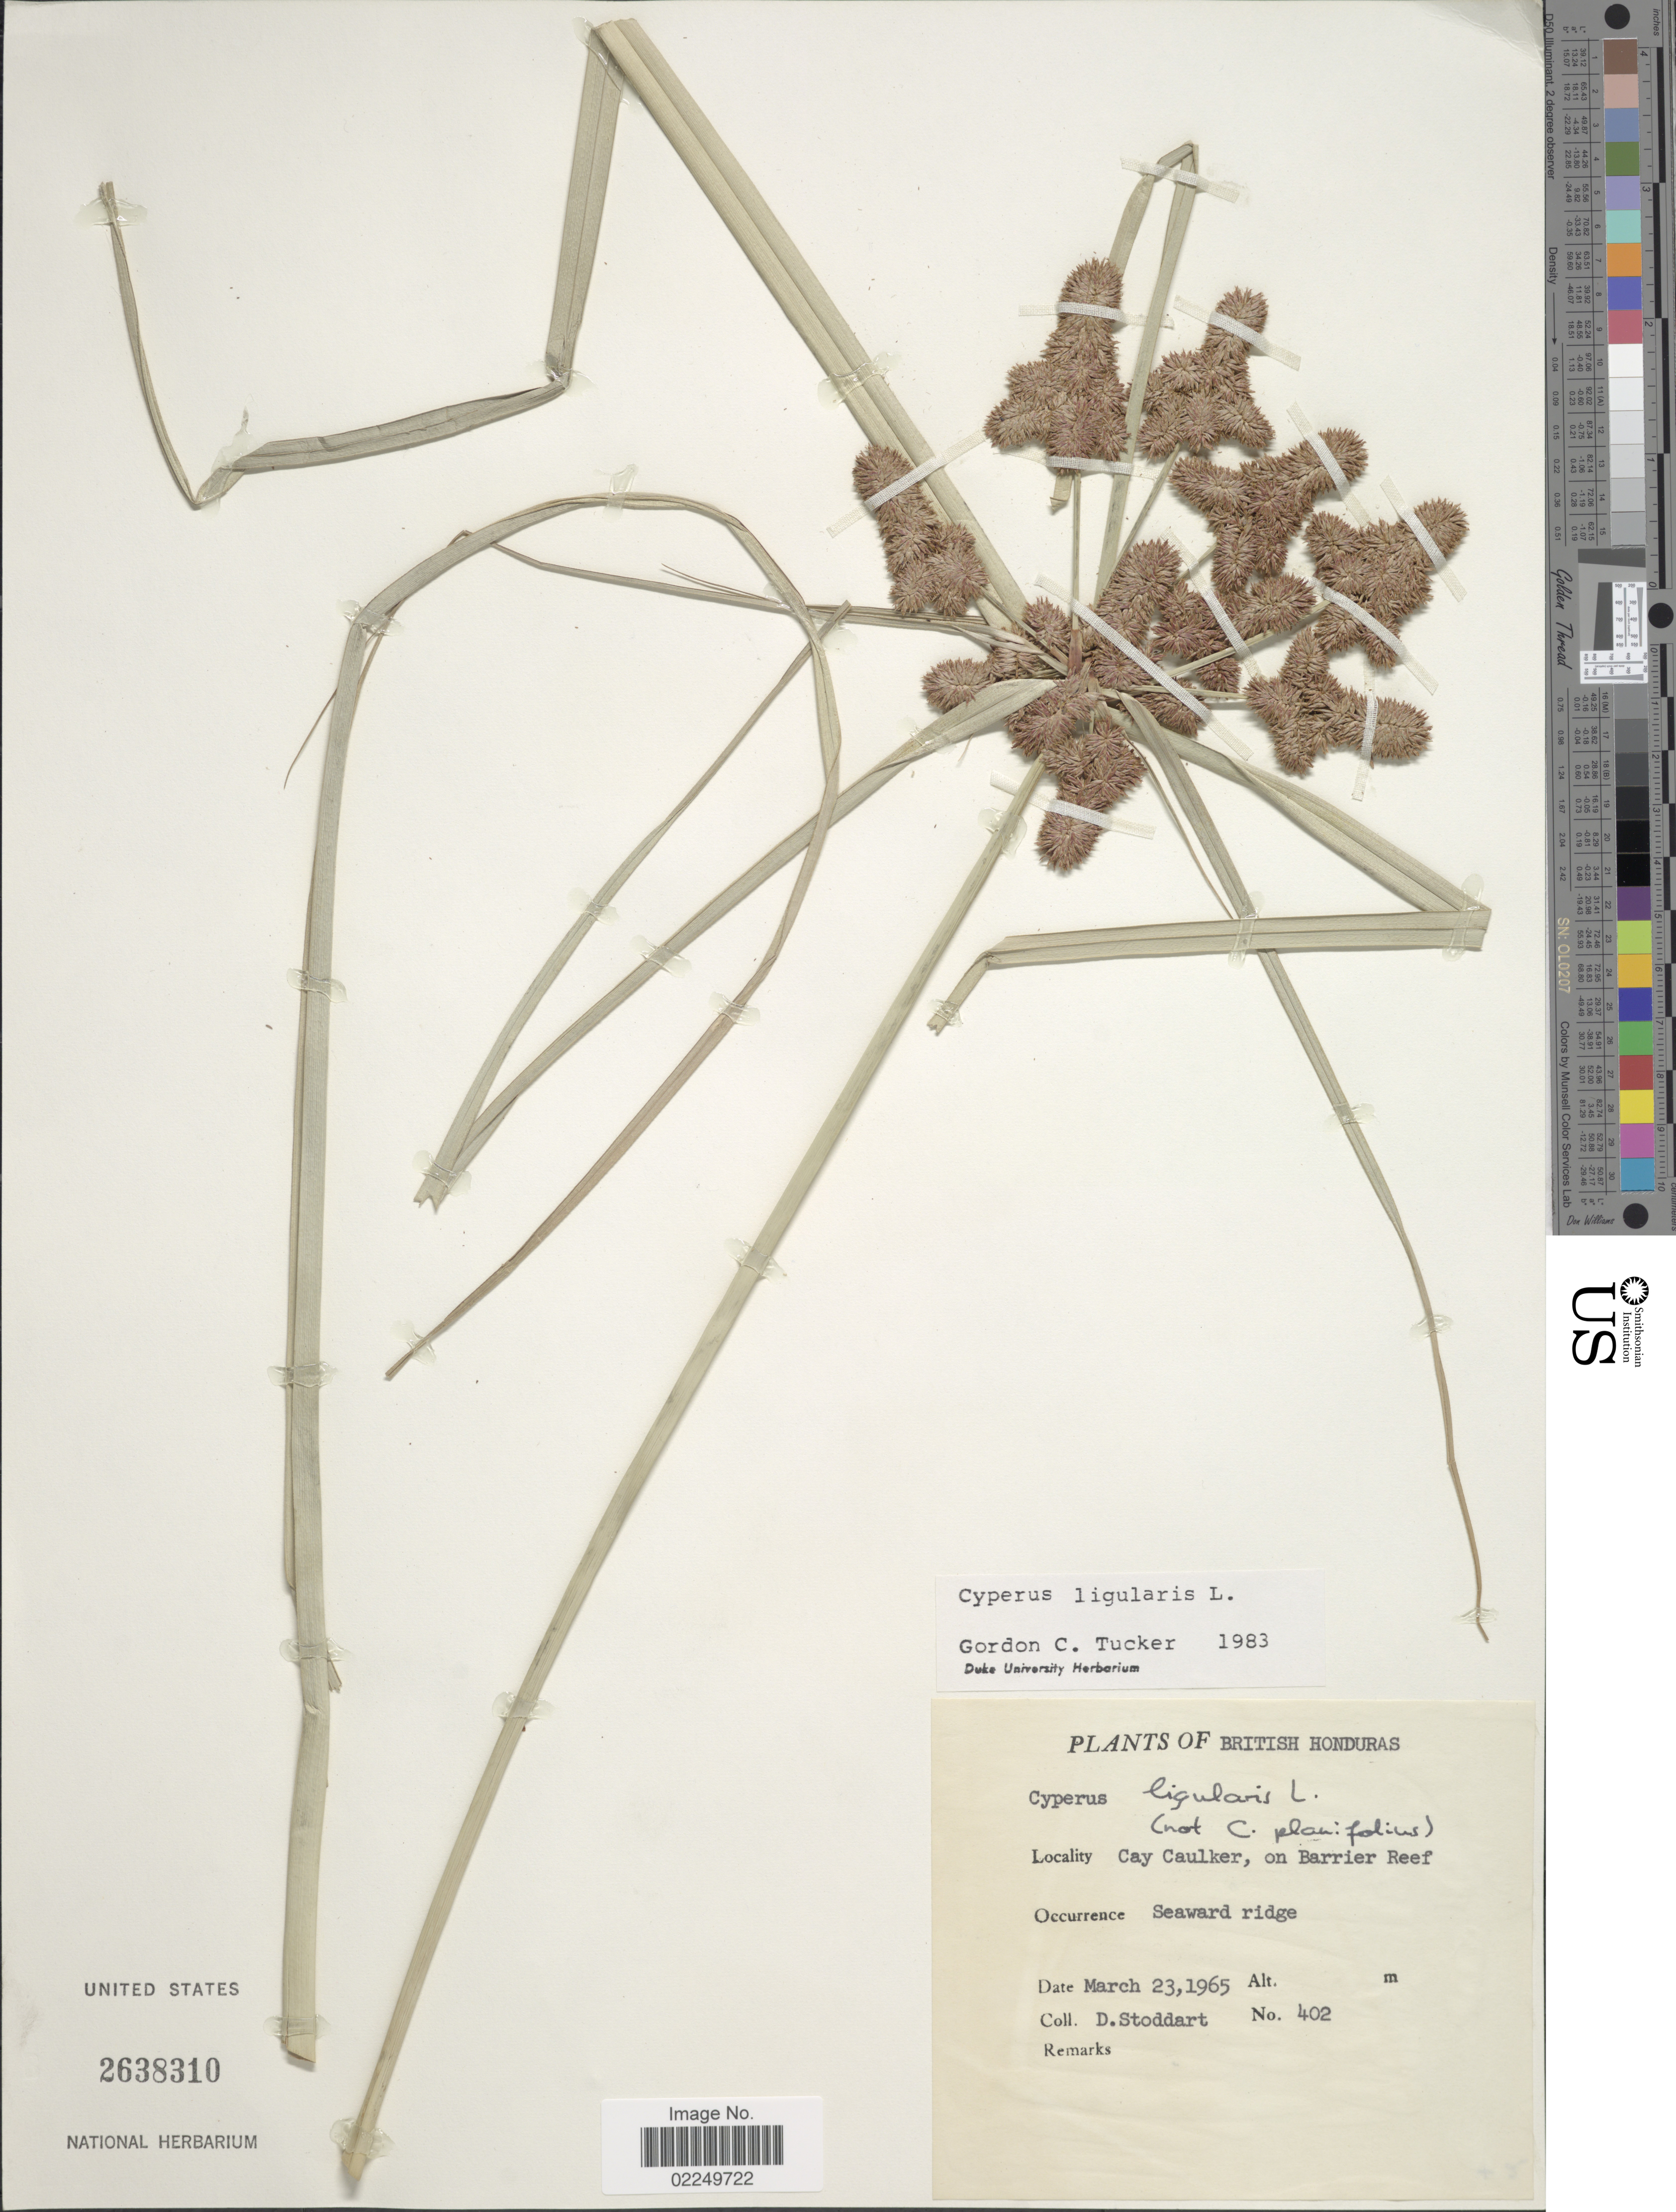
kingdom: Plantae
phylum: Tracheophyta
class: Liliopsida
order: Poales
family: Cyperaceae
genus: Cyperus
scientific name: Cyperus ligularis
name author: L.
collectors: D. Stoddart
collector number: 402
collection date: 1965-03-23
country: Belize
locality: British Honduras, Cay Caulker, on Barrier Reef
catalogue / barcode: US 2638310